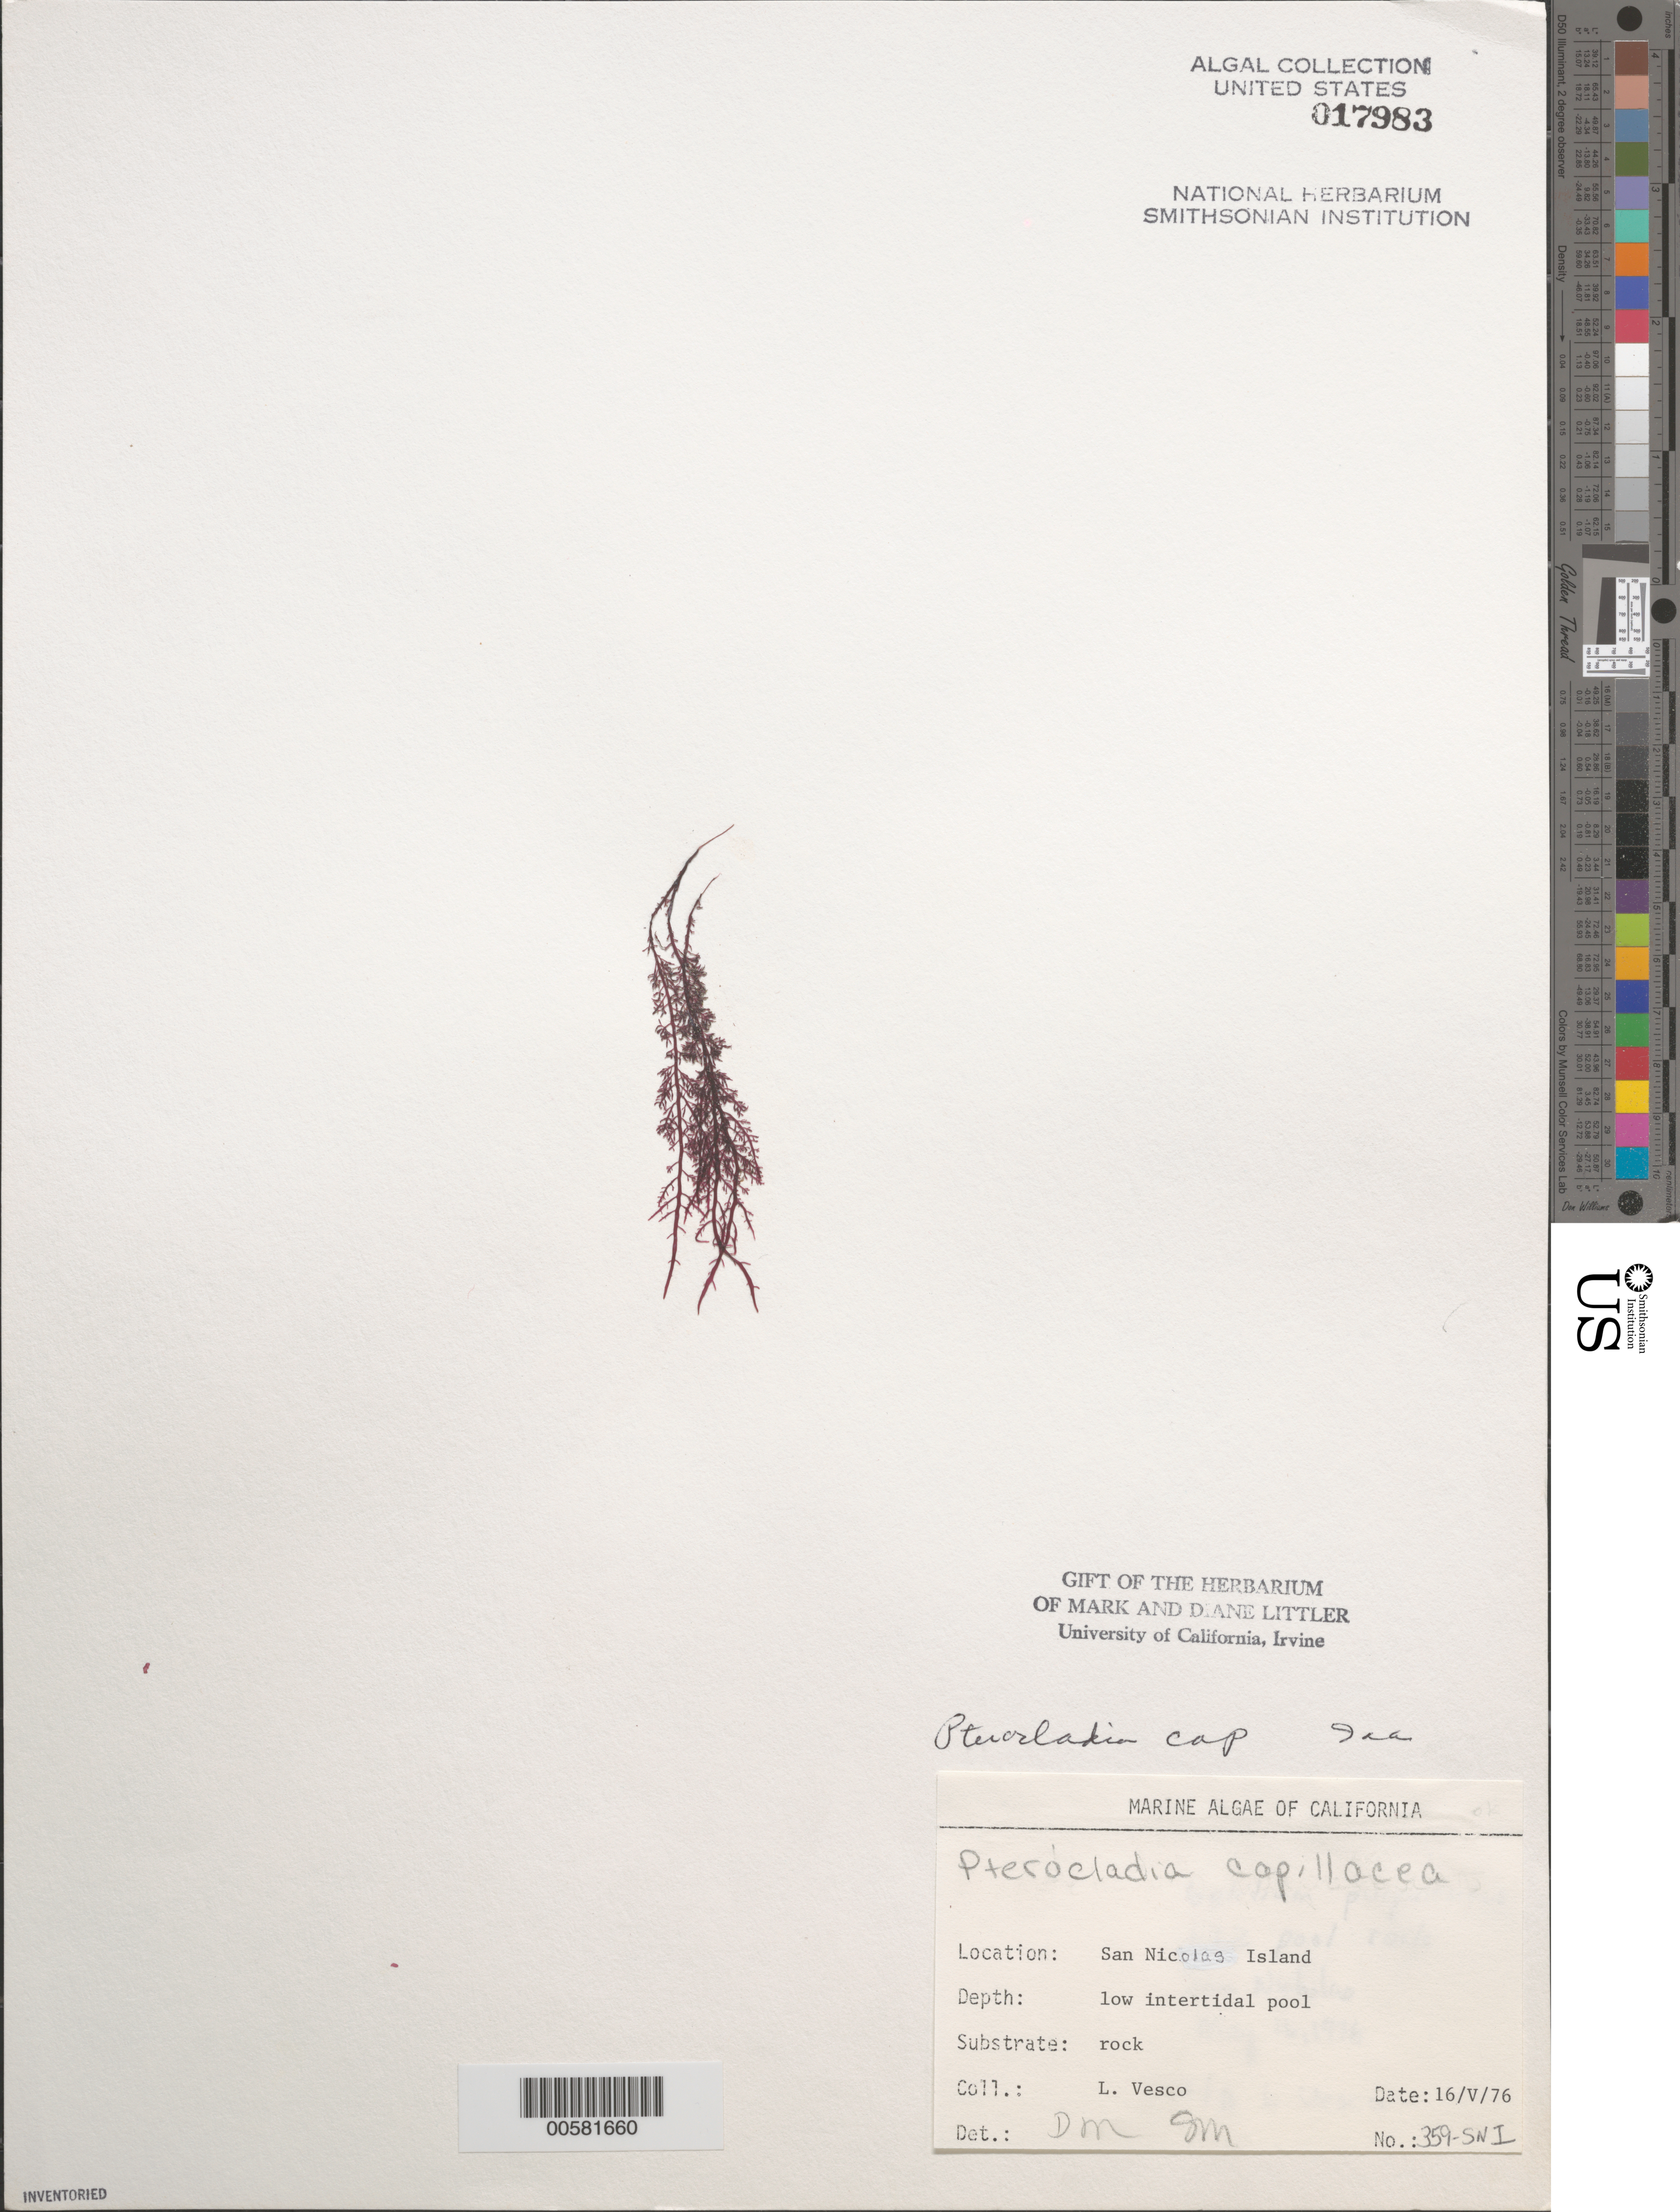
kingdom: Plantae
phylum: Rhodophyta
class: Florideophyceae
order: Gelidiales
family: Pterocladiaceae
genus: Pterocladiella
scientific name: Pterocladiella capillacea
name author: (S.G. Gmel.) Santelices & Hommers.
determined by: Algae name updating Project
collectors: L. Vesco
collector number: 359-sni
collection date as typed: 16 May 1976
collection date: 1976-05-16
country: United States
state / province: California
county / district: Ventura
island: San Nicolas Island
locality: Dutch Harbor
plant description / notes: BLM-SOCALBIGHT Rocky Intertidal Survey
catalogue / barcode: US 17983